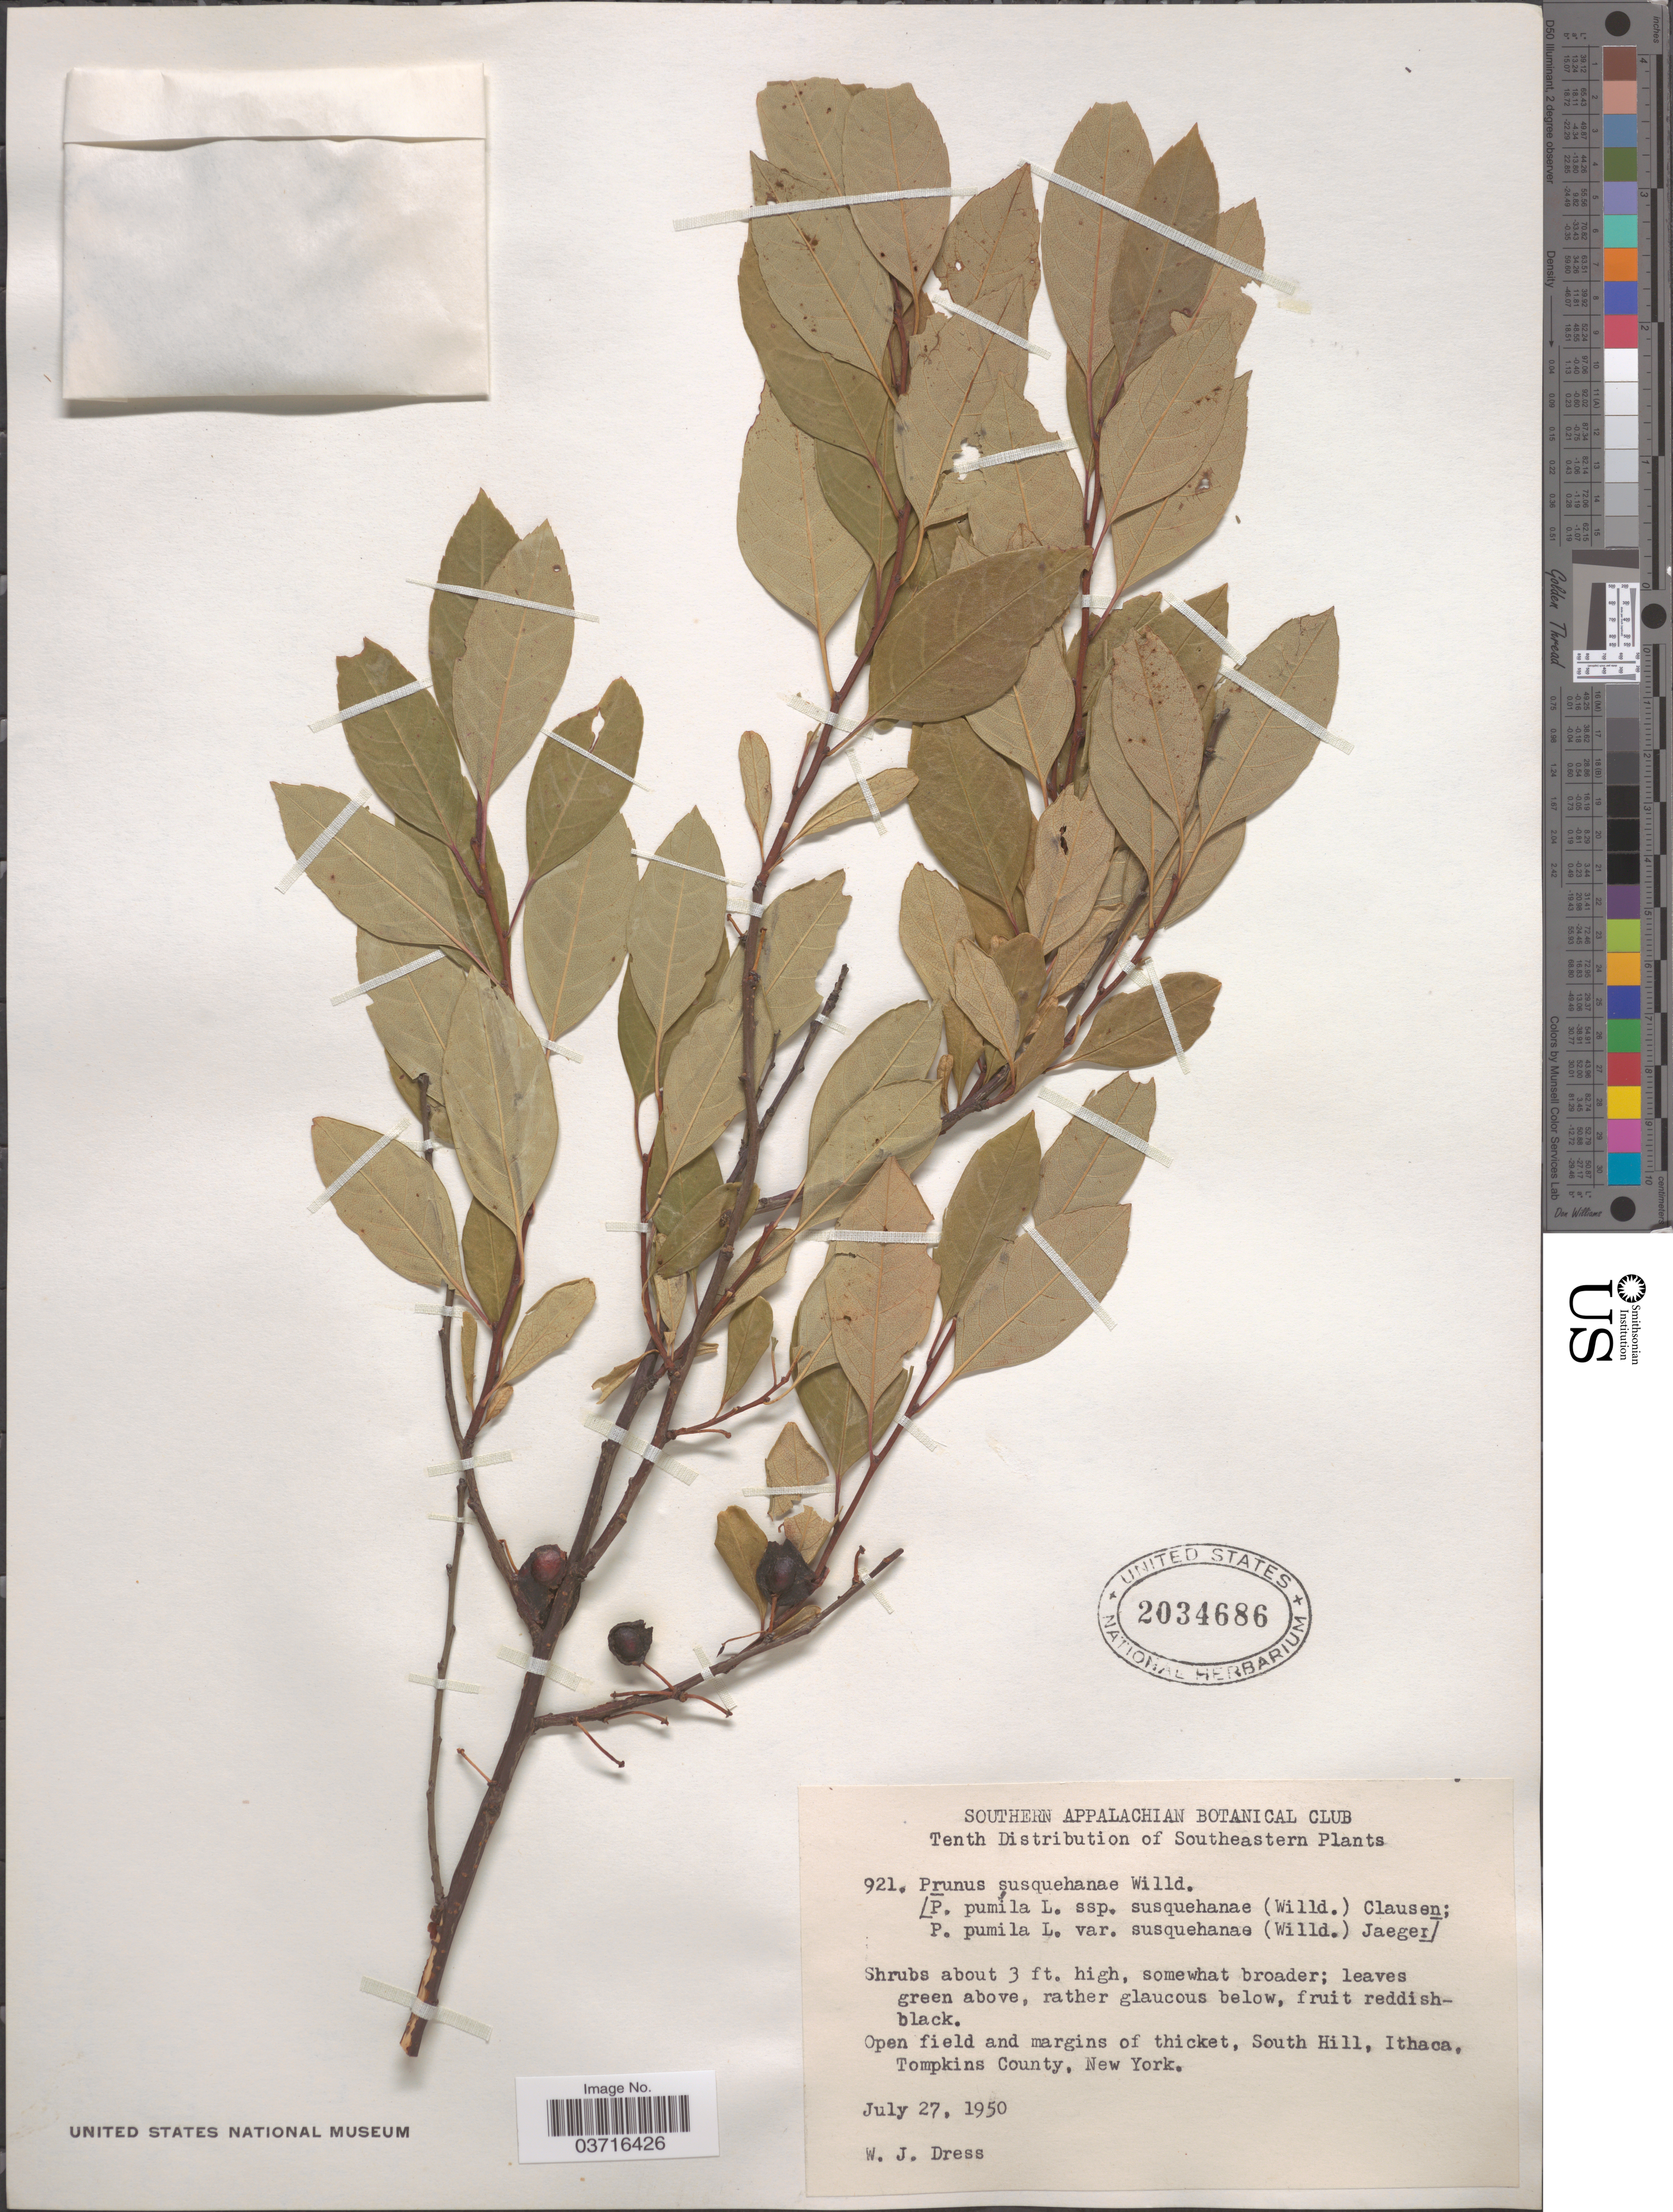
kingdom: Plantae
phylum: Tracheophyta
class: Magnoliopsida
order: Rosales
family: Rosaceae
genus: Prunus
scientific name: Prunus susquehanae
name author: Willd.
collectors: W. Dress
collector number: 921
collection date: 1950-07-27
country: United States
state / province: New York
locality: South Hill, Ithaca, Tompkins County.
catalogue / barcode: US 2034686